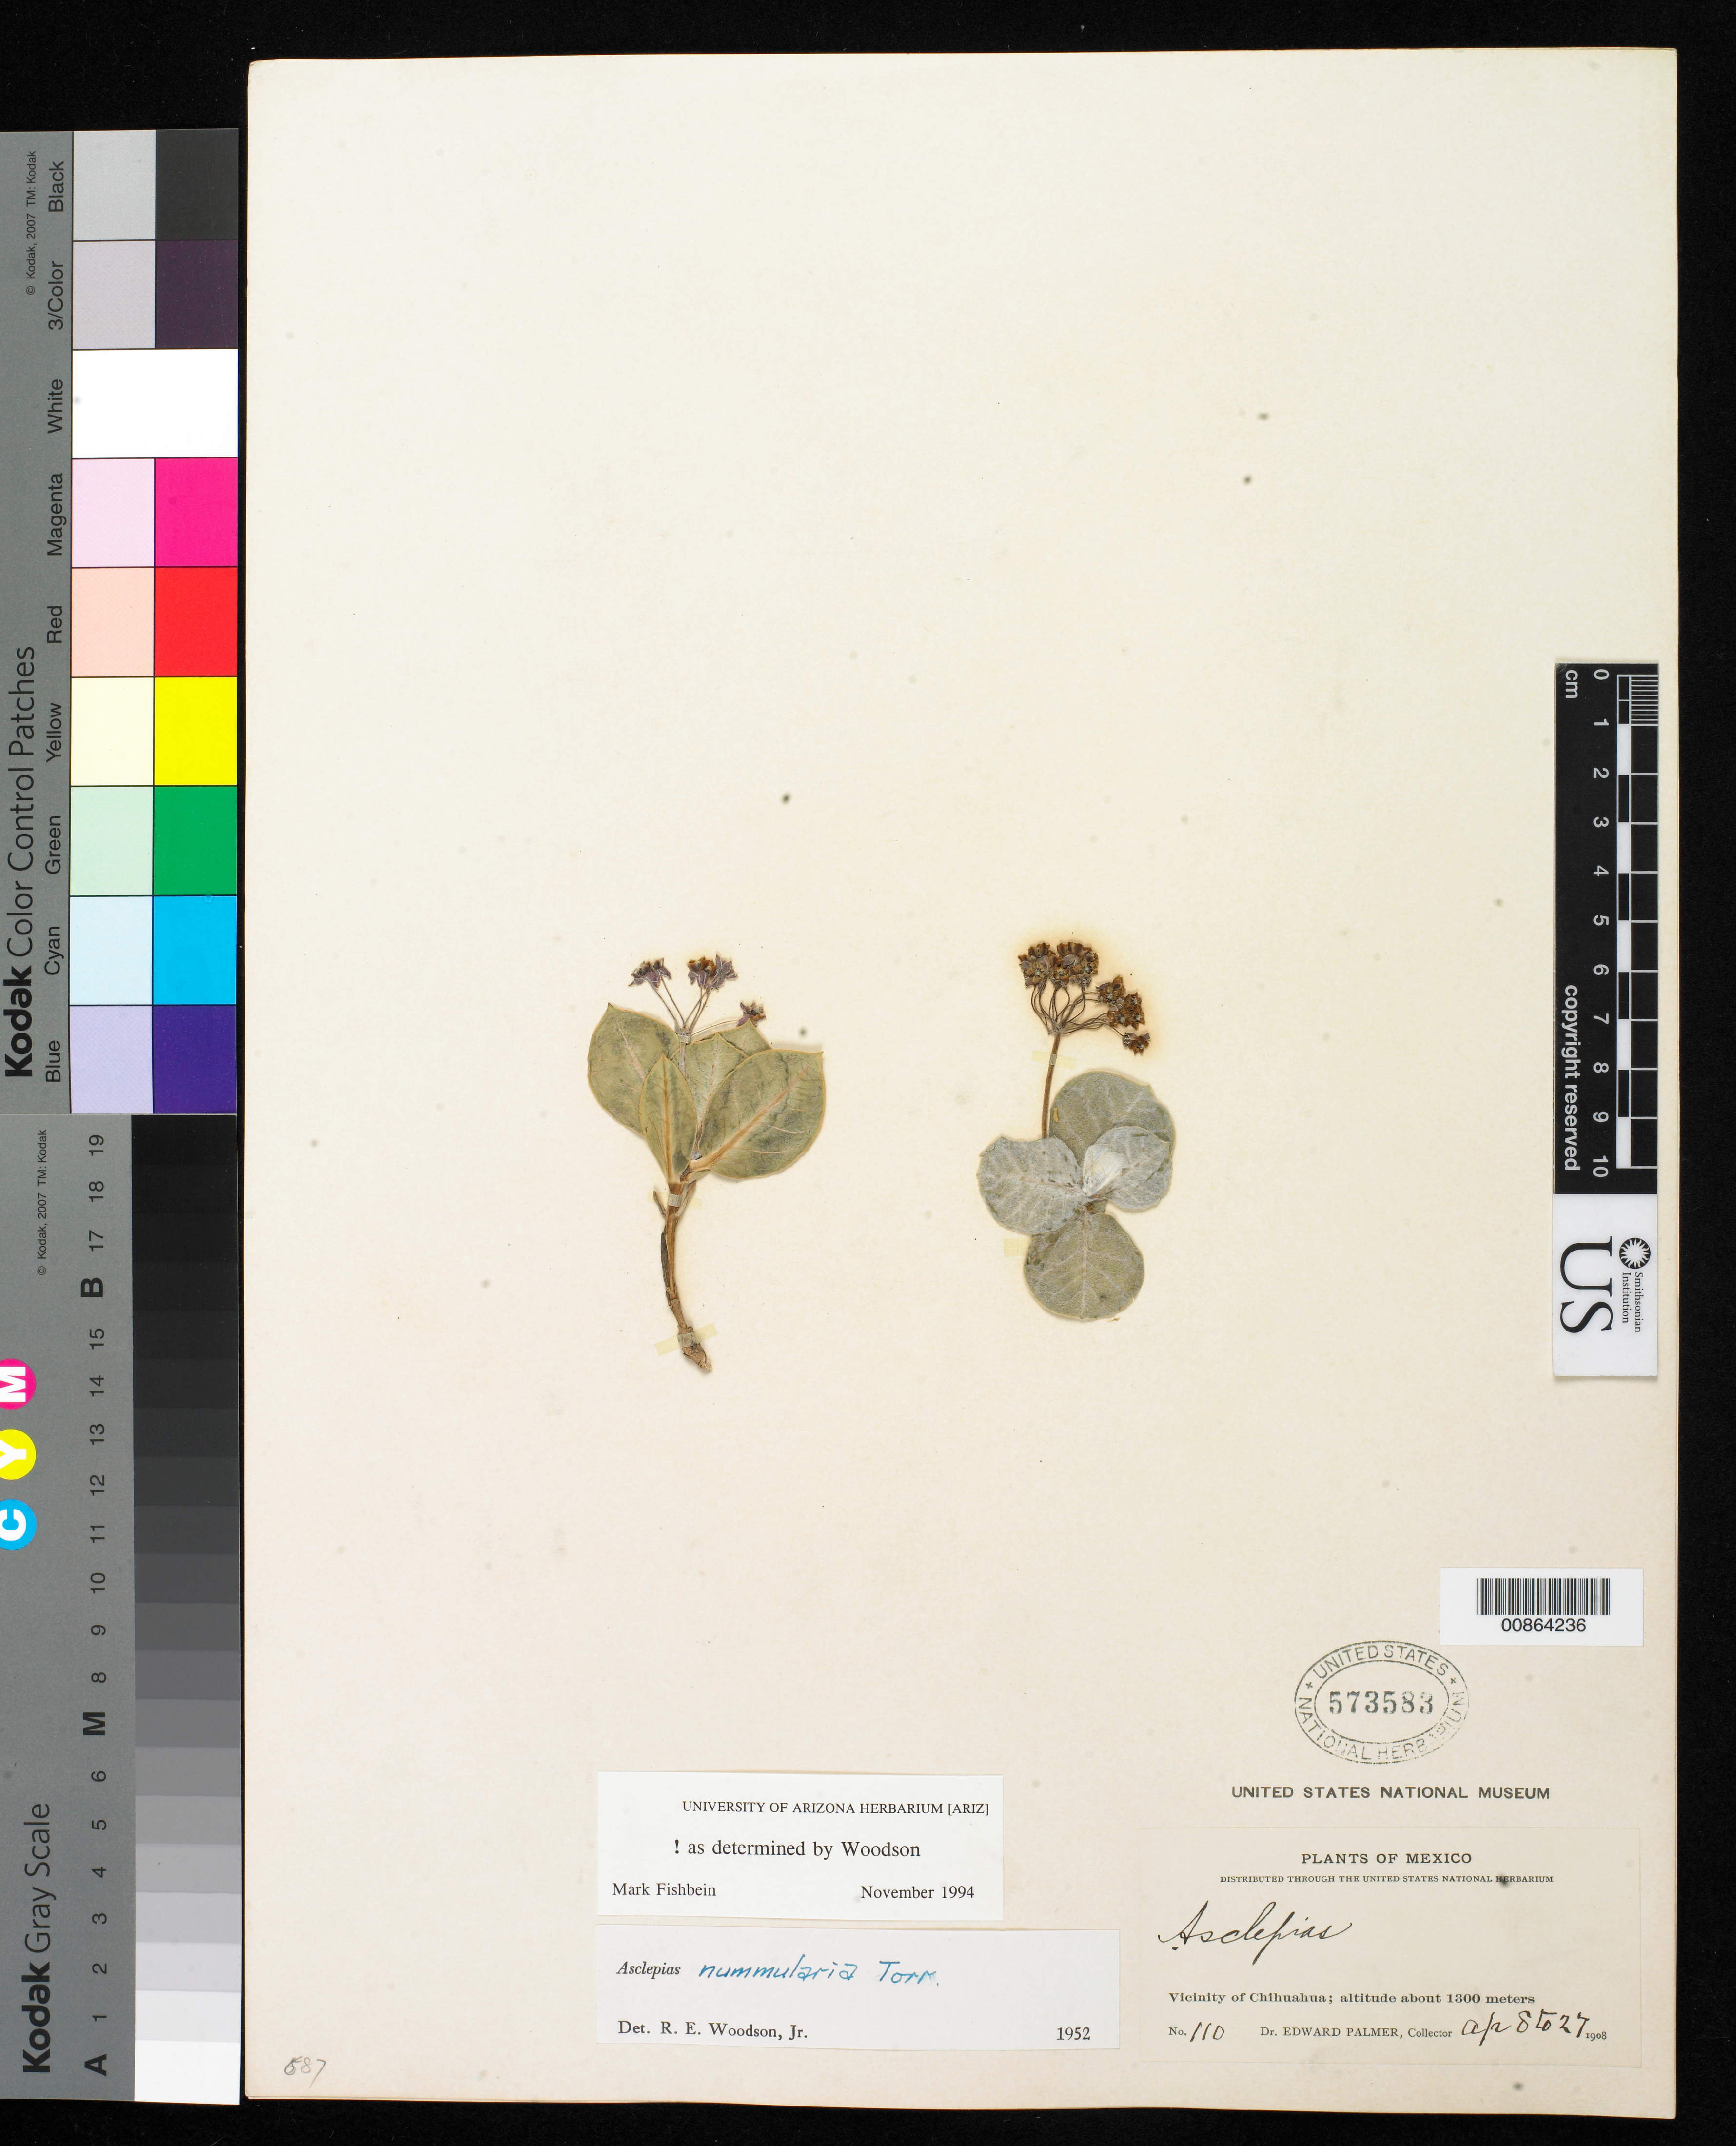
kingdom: Plantae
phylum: Tracheophyta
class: Magnoliopsida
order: Gentianales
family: Apocynaceae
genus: Asclepias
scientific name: Asclepias nummularia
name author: Torr. in Emory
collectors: E. Palmer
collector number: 110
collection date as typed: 08 Apr 1908 to 27 Apr 1908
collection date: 1908-04-08/1908-04-27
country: Mexico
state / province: Chihuahua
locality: Vicinity of Chihuahua.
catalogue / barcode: US 573583